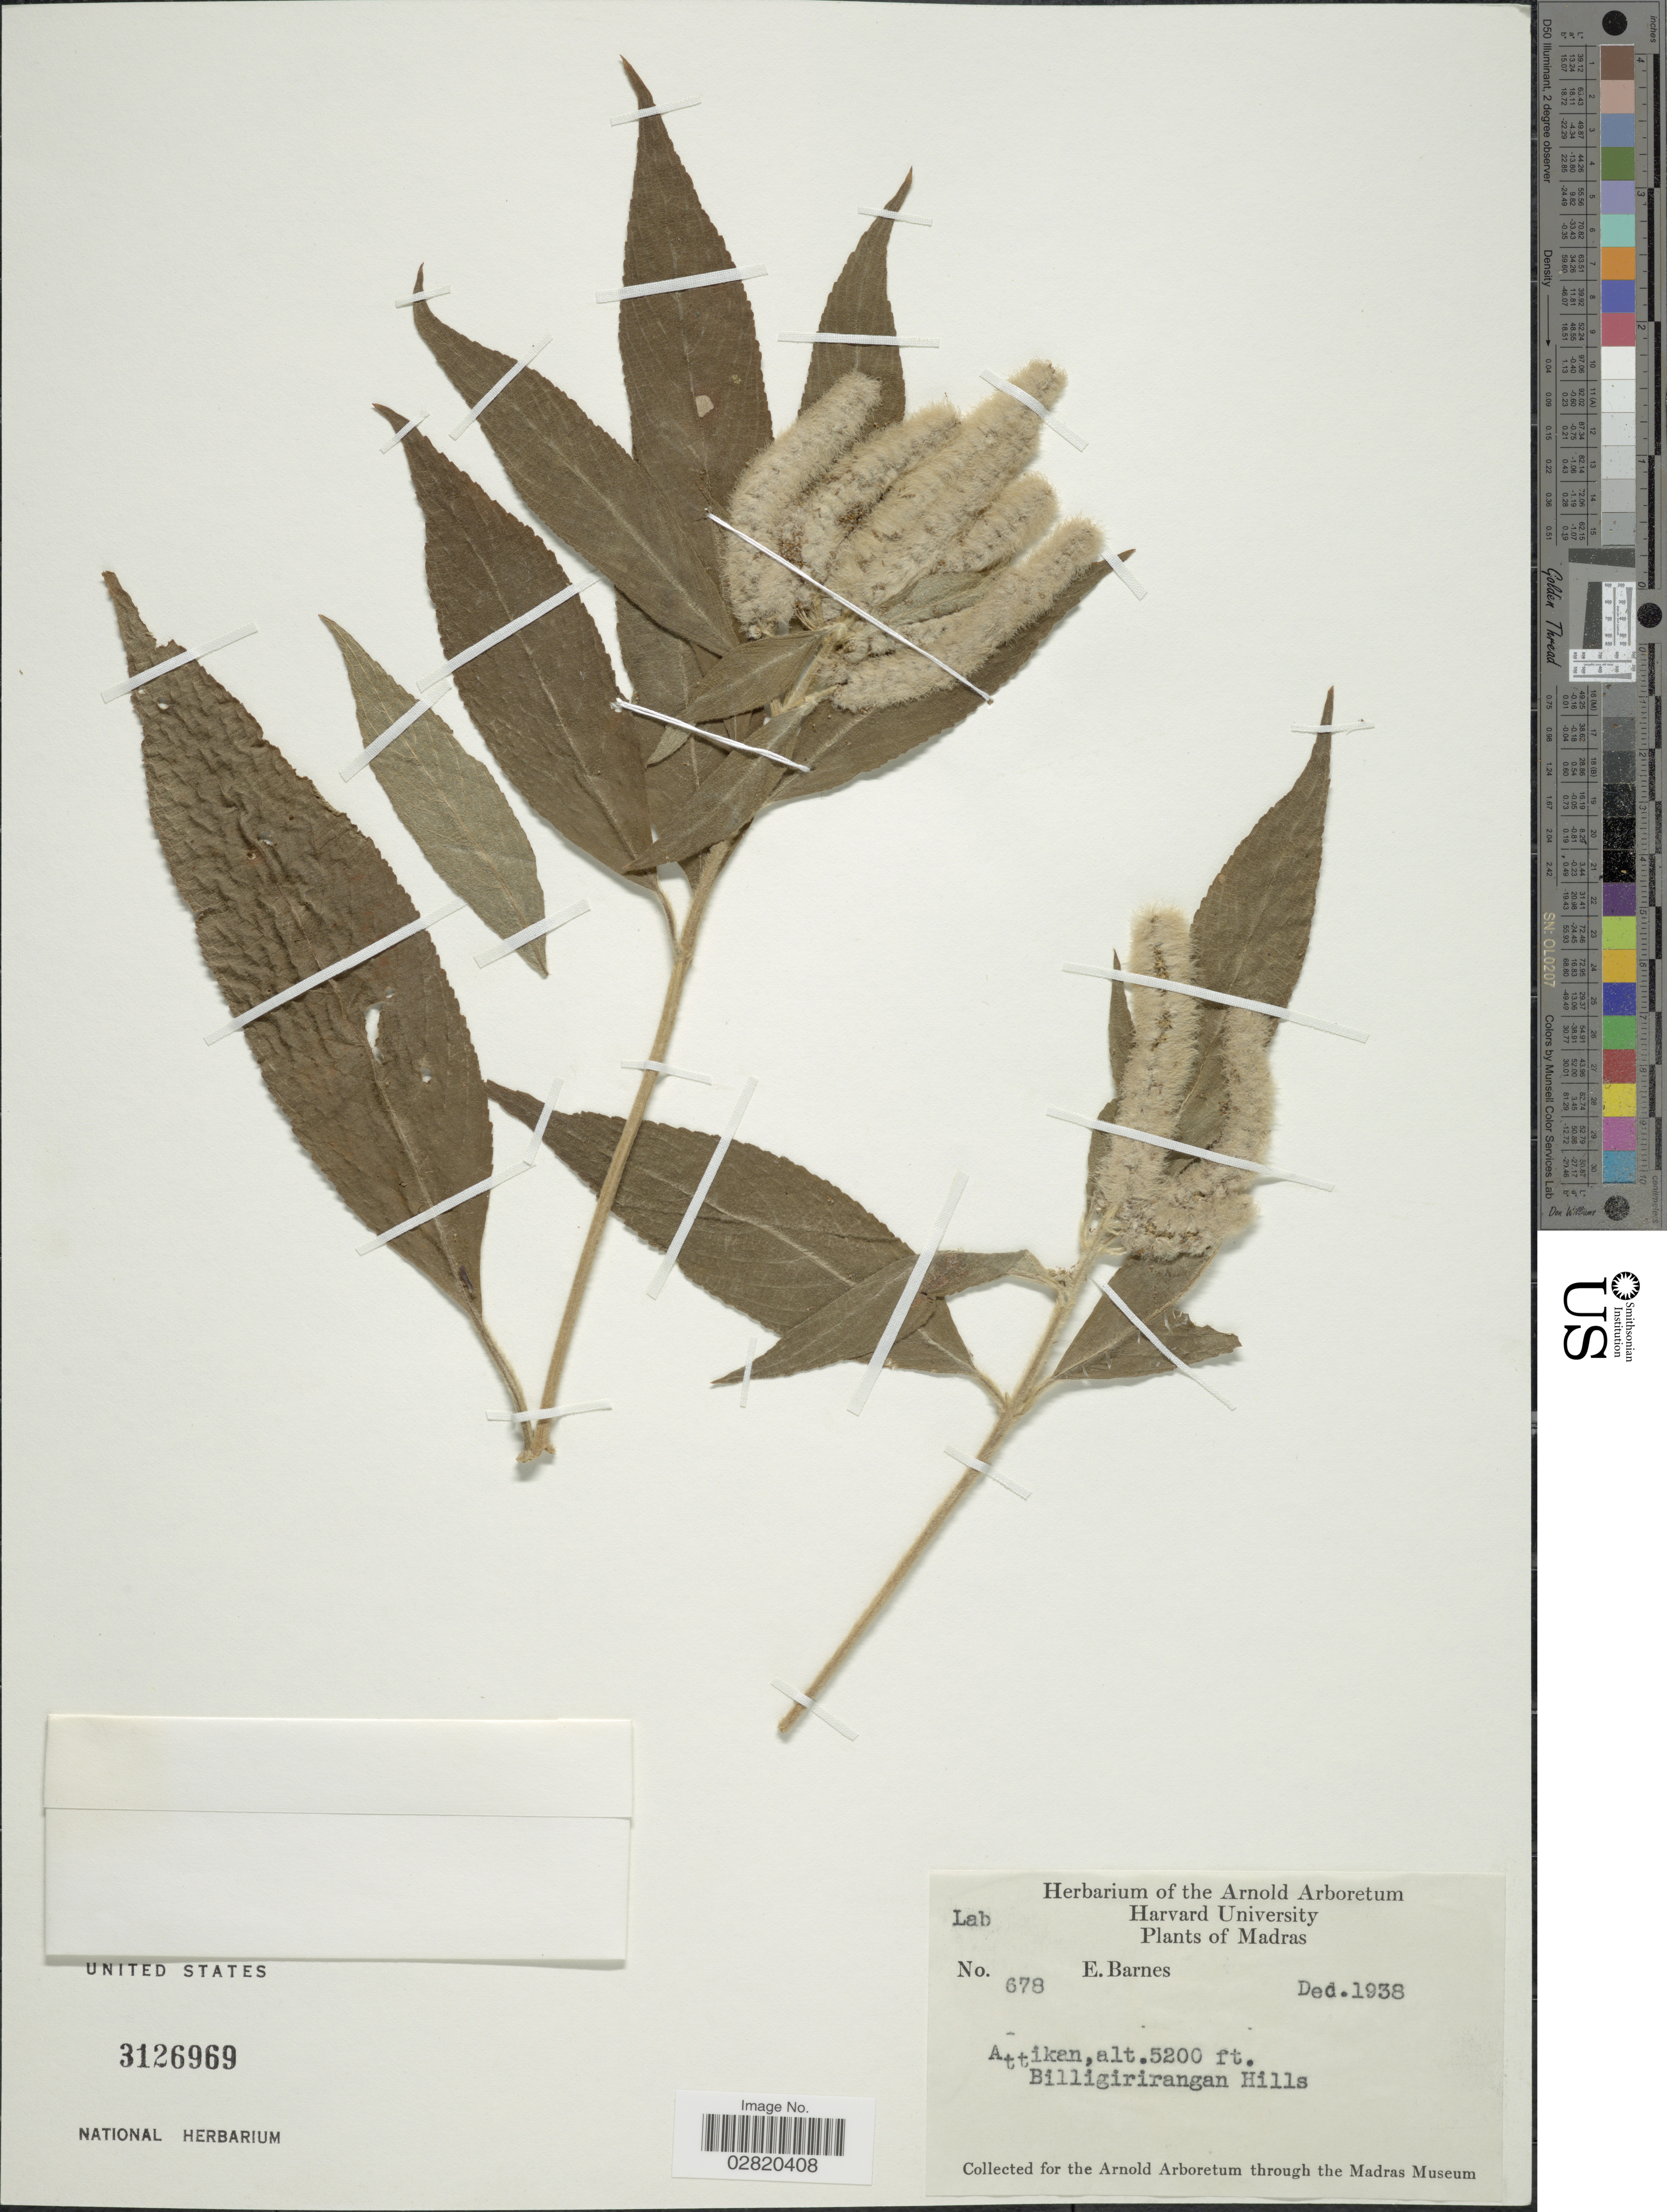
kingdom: Plantae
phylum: Tracheophyta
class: Magnoliopsida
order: Lamiales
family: Lamiaceae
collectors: E. Barnes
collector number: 678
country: India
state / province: Karnataka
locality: Madras. Attikan. Billigirirangan Hills.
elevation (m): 1585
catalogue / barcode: US 3126969